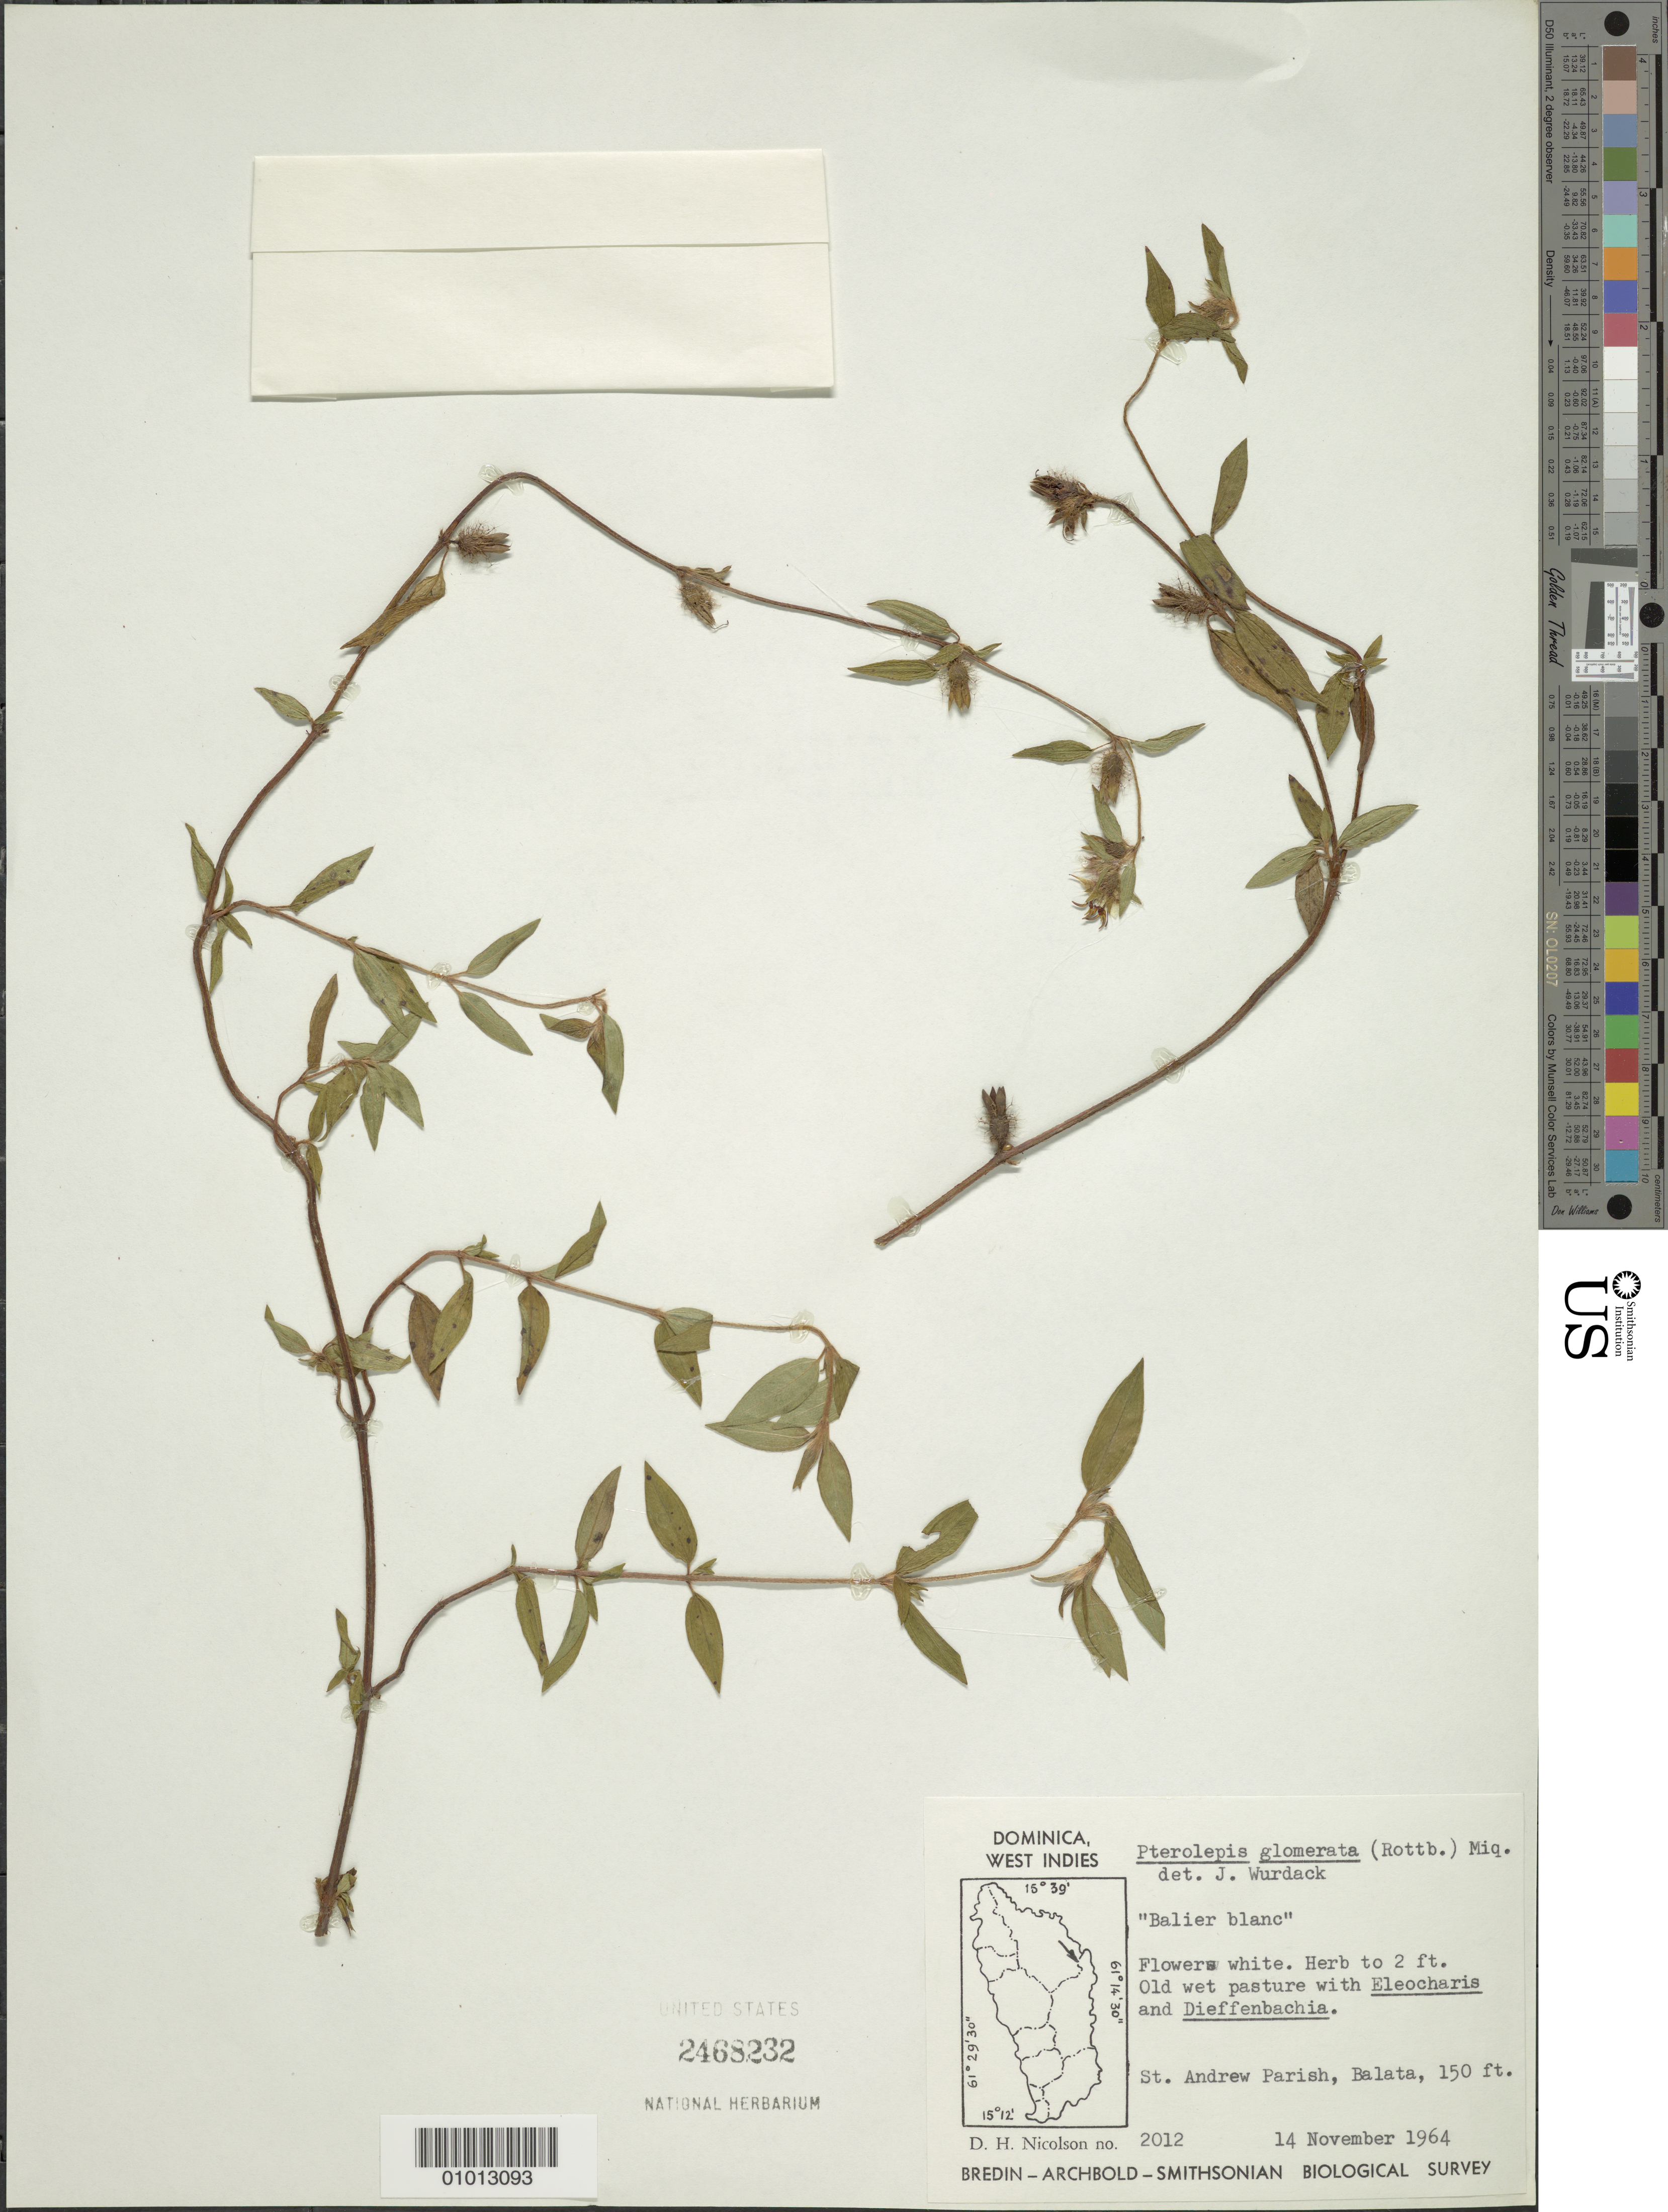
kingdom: Plantae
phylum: Tracheophyta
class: Magnoliopsida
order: Myrtales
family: Melastomataceae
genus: Pterolepis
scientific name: Pterolepis glomerata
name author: (Rottb.) Miq.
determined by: Wurdack, John J., (US), US (UNITED STATES)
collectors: D. H. Nicolson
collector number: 2012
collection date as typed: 14 Nov 1964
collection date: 1964-11-14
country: Dominica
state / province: St. Andrew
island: Dominica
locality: Balata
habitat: Old wet pasture with Eleocharis and Dieffenbachia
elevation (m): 46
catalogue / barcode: US 2468232